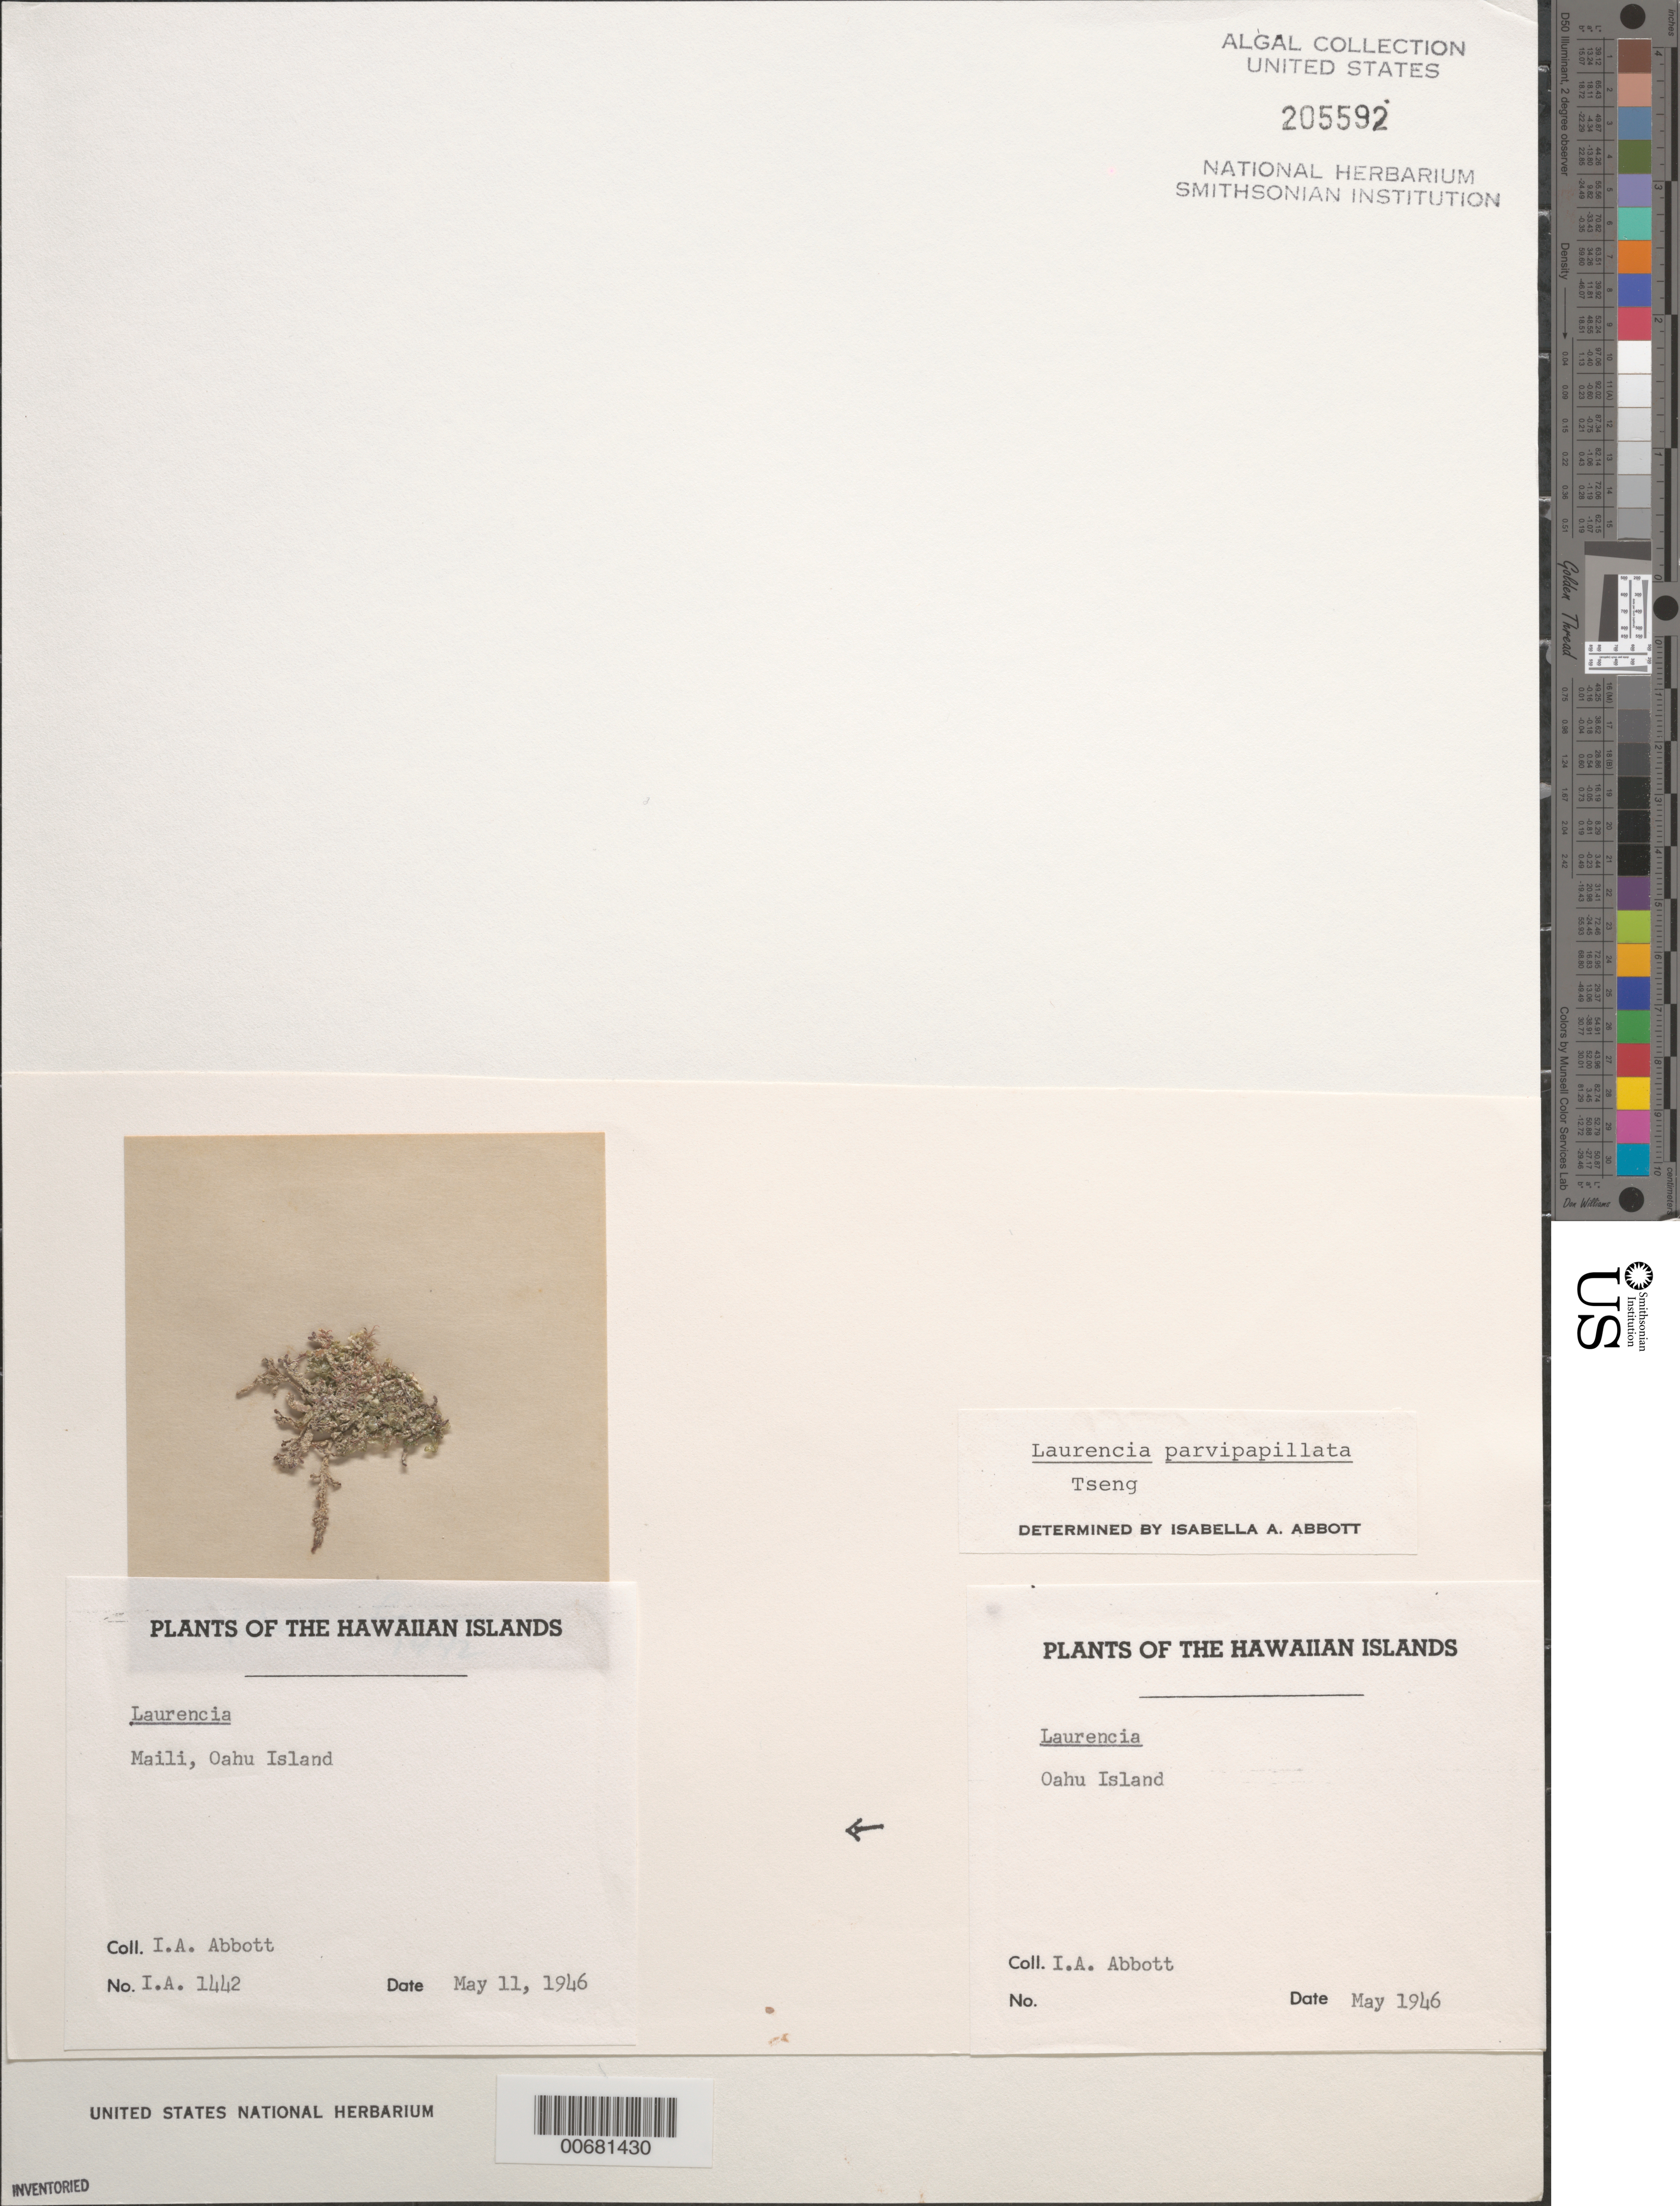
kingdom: Plantae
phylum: Rhodophyta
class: Florideophyceae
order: Ceramiales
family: Rhodomelaceae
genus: Chondrophycus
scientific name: Chondrophycus parvipapillatus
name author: (C.K. Tseng) Garbary & J.T. Harper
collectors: I. A. Abbott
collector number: IAA 1442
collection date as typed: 11 May 1946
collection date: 1946-05-11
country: United States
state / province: Hawaii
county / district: Honolulu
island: Oahu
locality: Maili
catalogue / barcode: US 205592